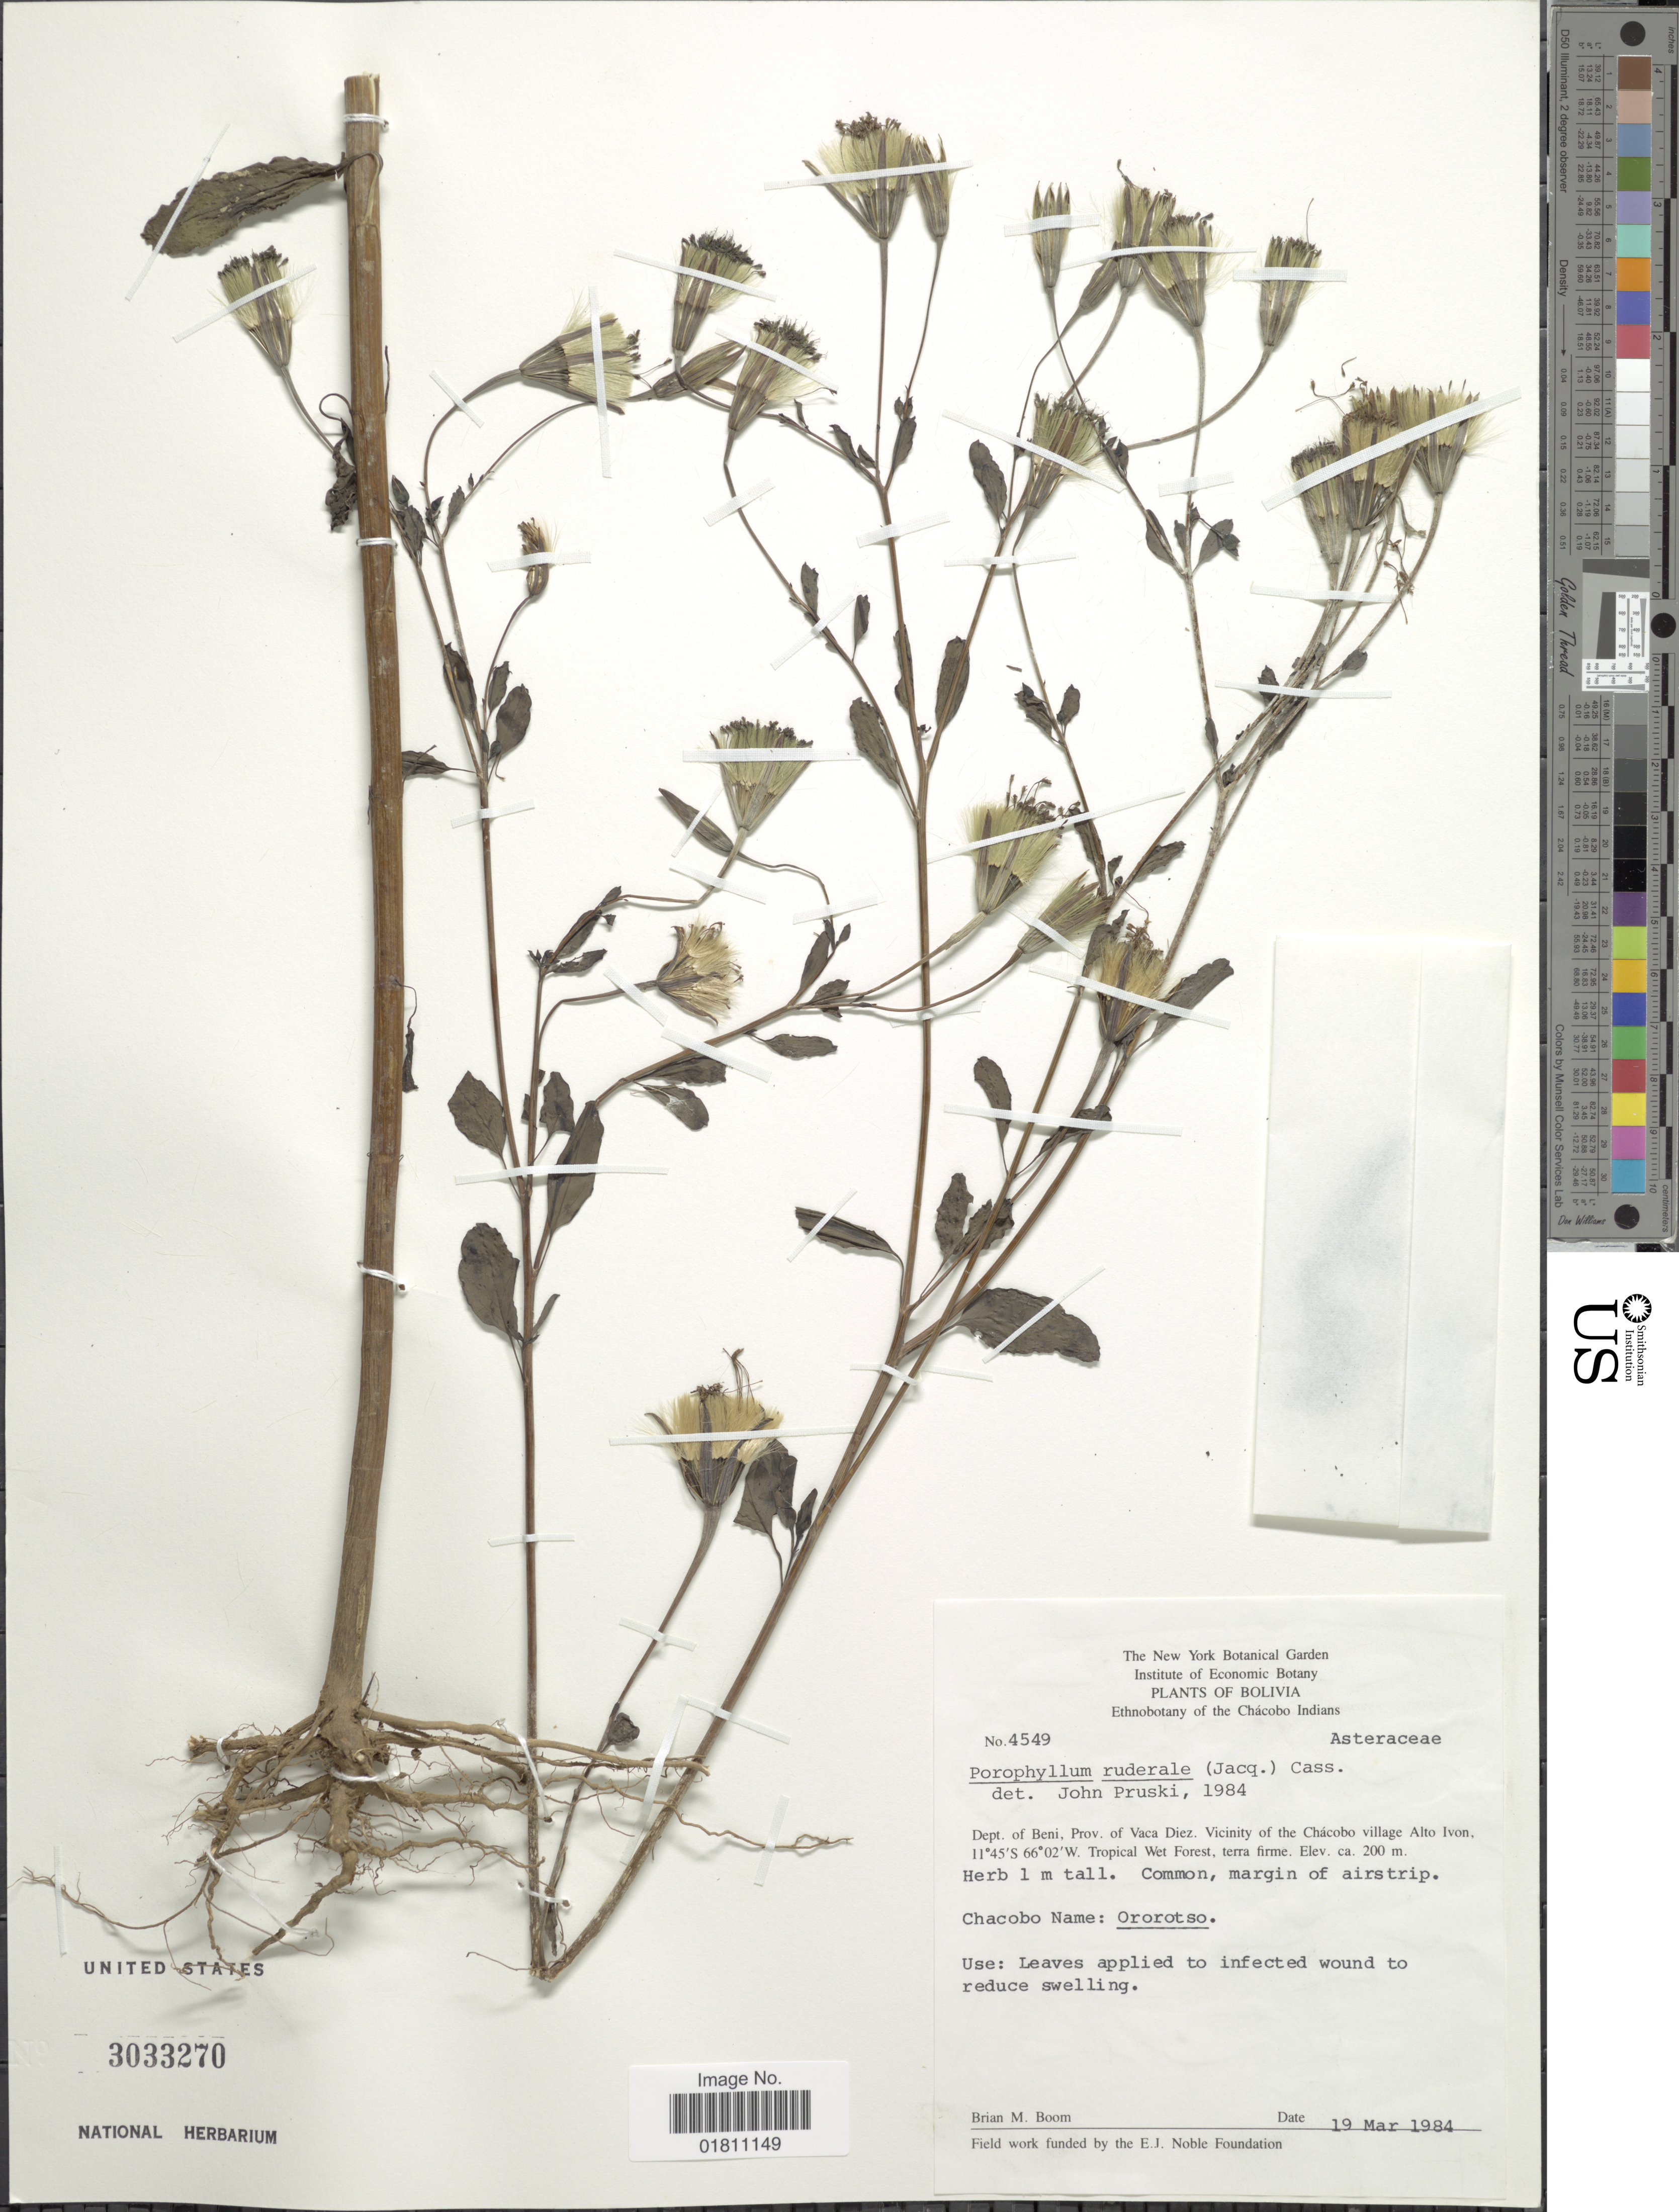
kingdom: Plantae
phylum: Tracheophyta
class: Magnoliopsida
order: Asterales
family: Asteraceae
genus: Porophyllum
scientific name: Porophyllum ruderale subsp. ruderale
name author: (Jacq.) Cass.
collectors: B. M. Boom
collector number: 4549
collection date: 1984-03-19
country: Bolivia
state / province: Beni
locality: Dept. of Beni, Prov. of Vaca Diez. Vicinity of the Chácobo village Alto Ivon, Tropical Wet Forest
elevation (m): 200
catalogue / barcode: US 3033270